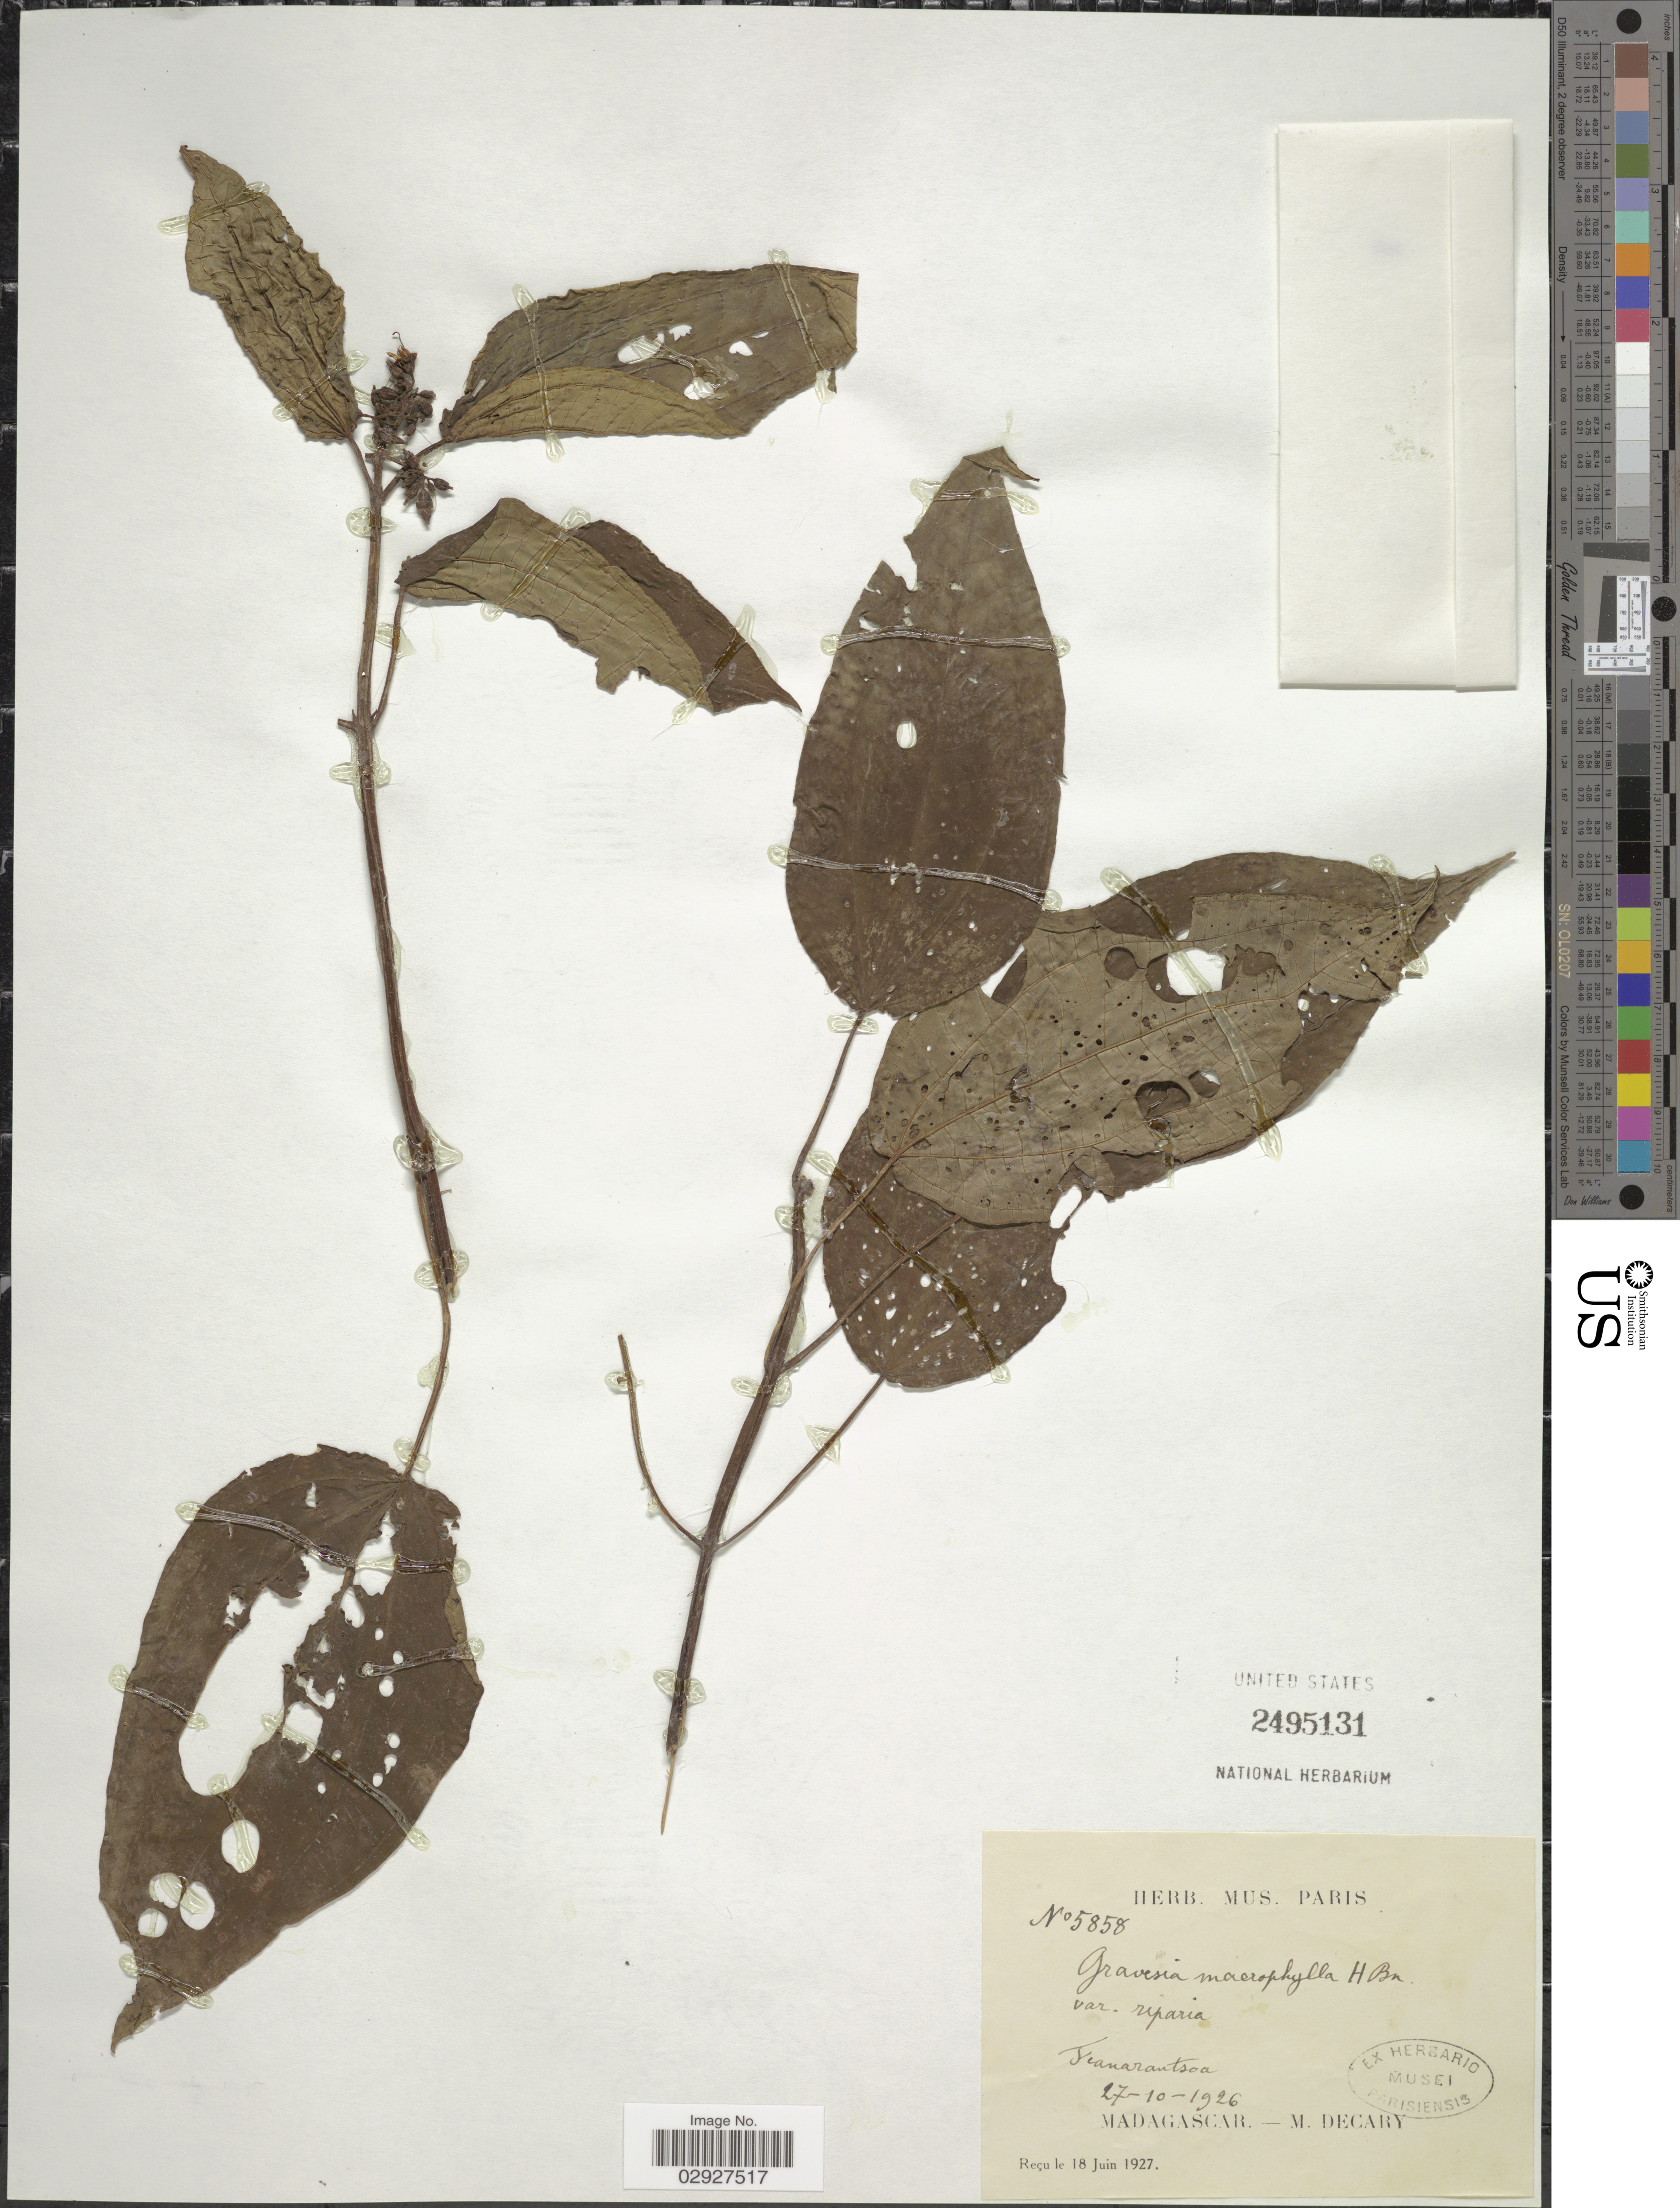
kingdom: Plantae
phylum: Tracheophyta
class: Magnoliopsida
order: Myrtales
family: Melastomataceae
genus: Gravesia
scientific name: Gravesia macrophylla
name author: (Naudin) Drake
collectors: R. Decary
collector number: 5858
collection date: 1926-10-27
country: Madagascar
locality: Fianarantsoa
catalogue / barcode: US 2495131